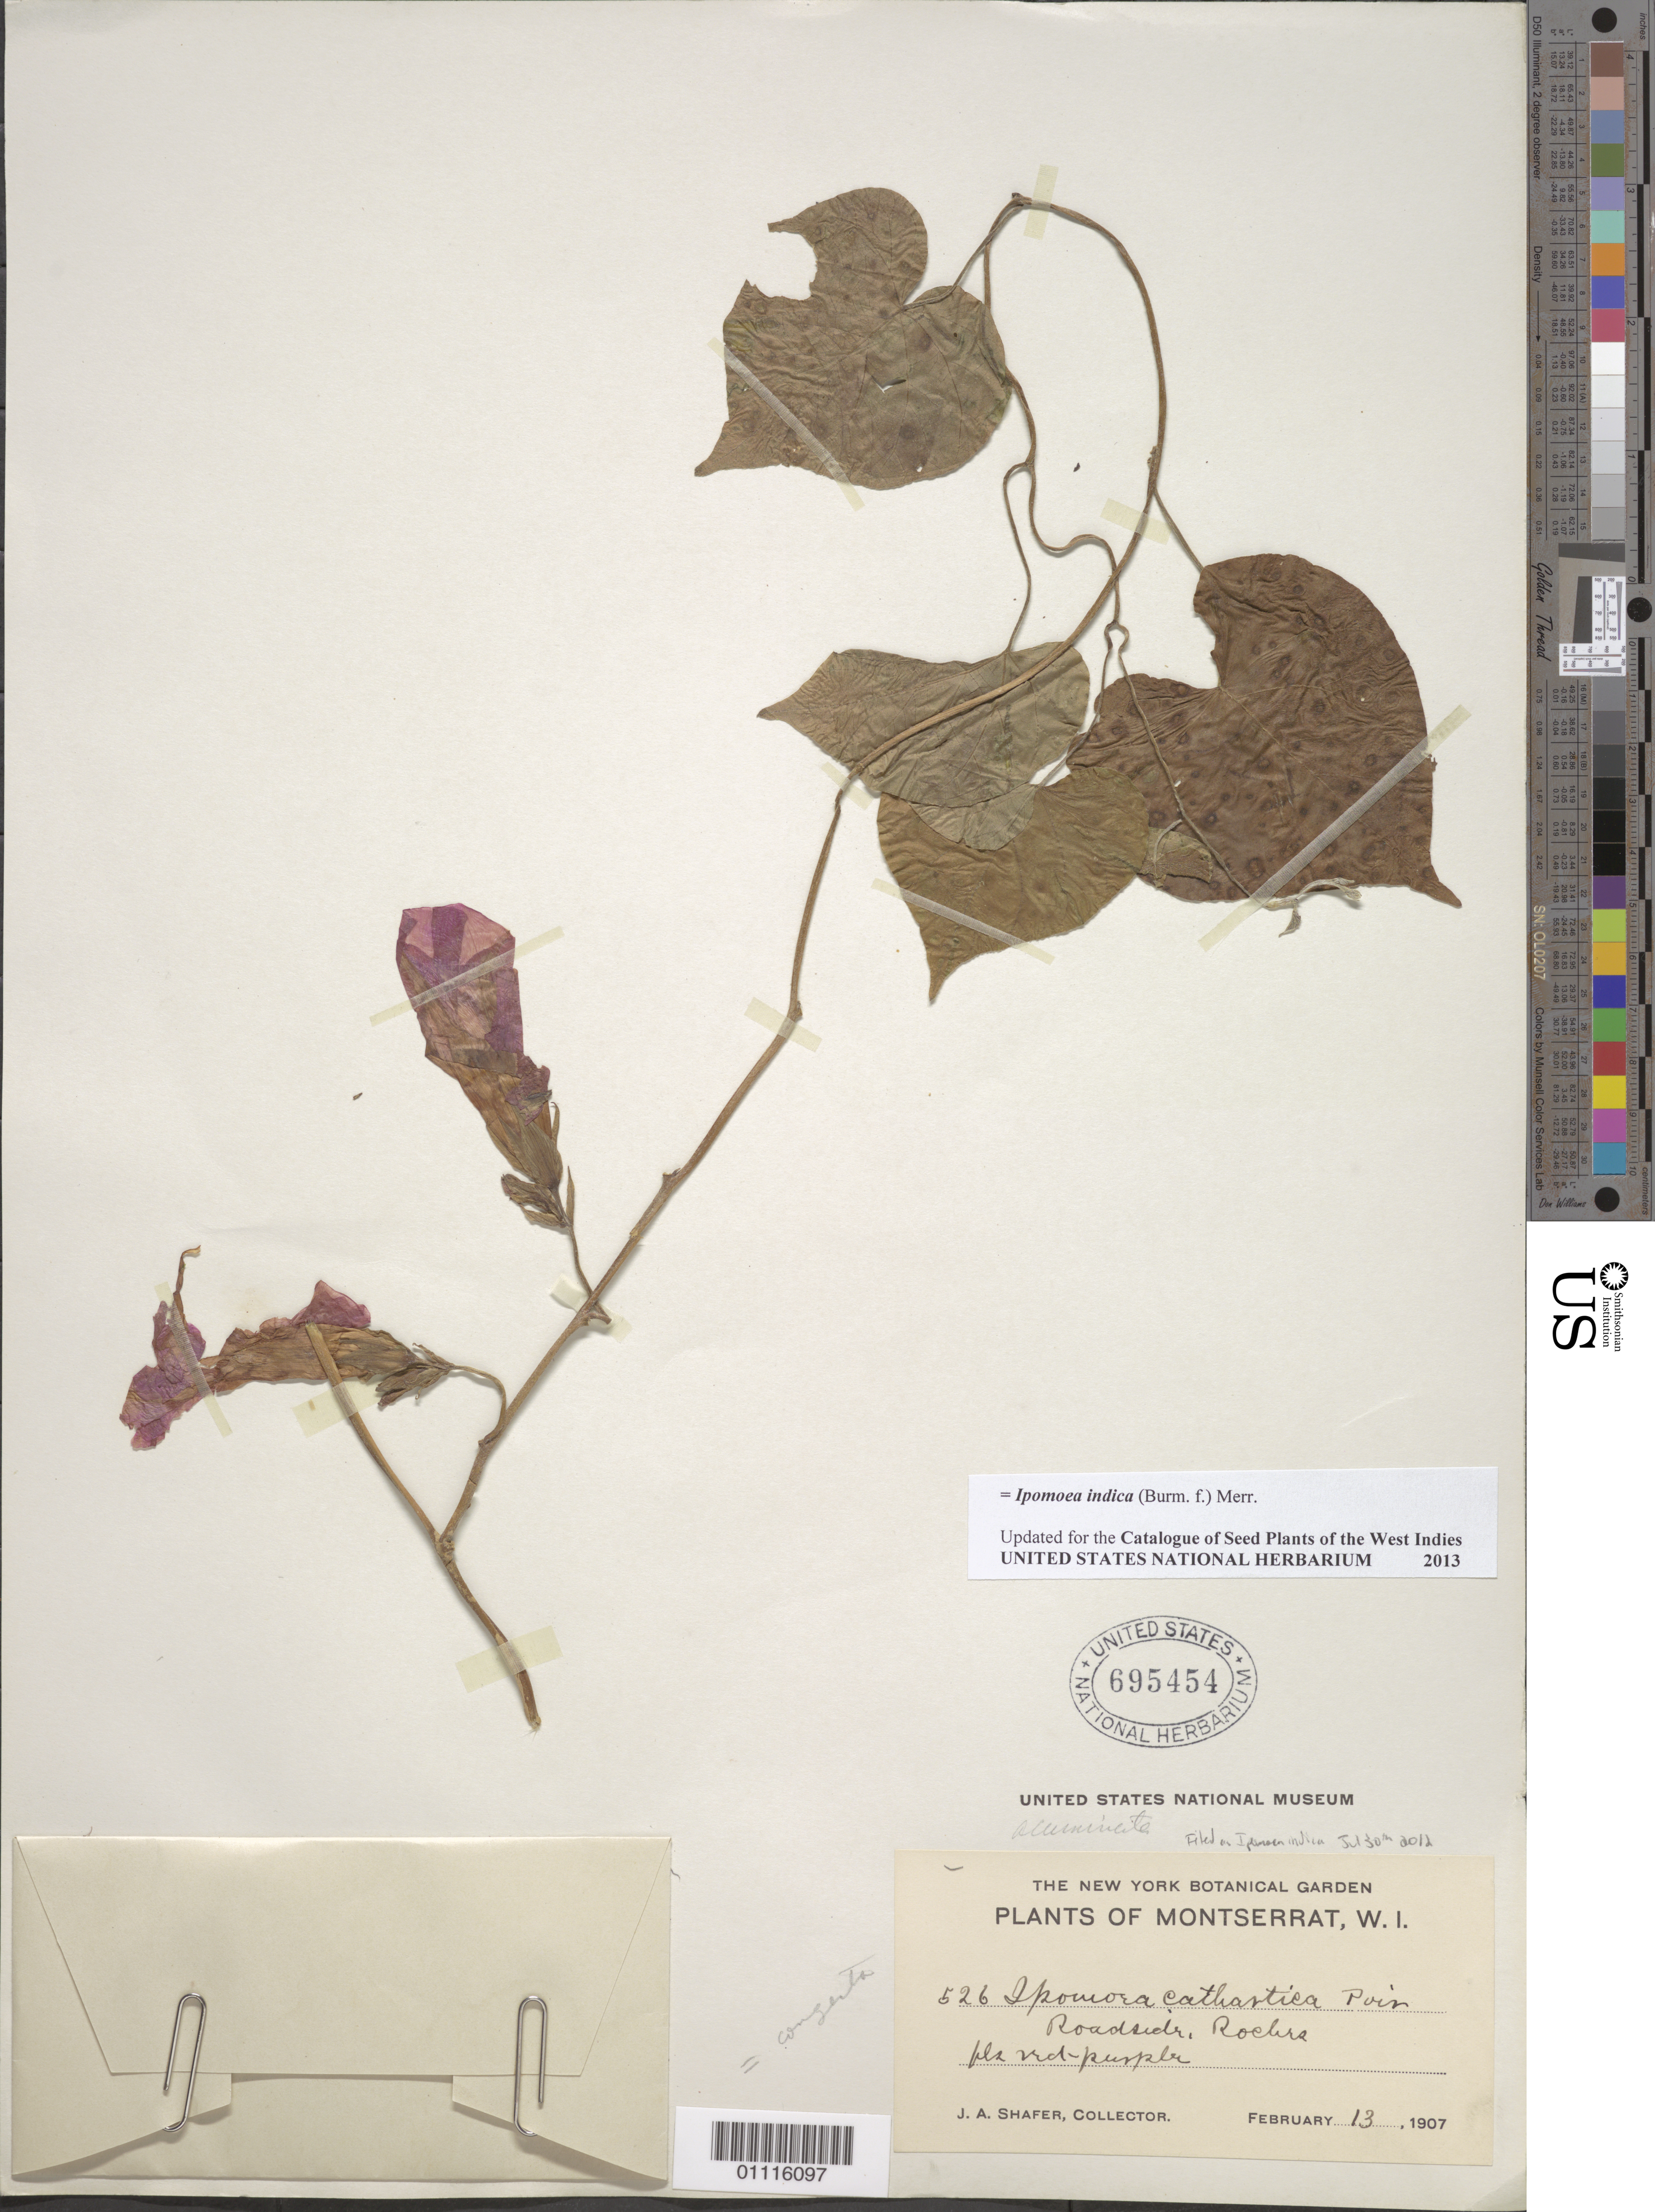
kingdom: Plantae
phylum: Tracheophyta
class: Magnoliopsida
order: Solanales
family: Convolvulaceae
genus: Ipomoea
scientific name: Ipomoea indica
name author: (Burm.) Merr.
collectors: J. A. Shafer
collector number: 526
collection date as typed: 13 Feb 1907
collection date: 1907-02-13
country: Montserrat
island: Montserrat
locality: Roadside, Roches. Fls red-purple.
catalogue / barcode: US 695454